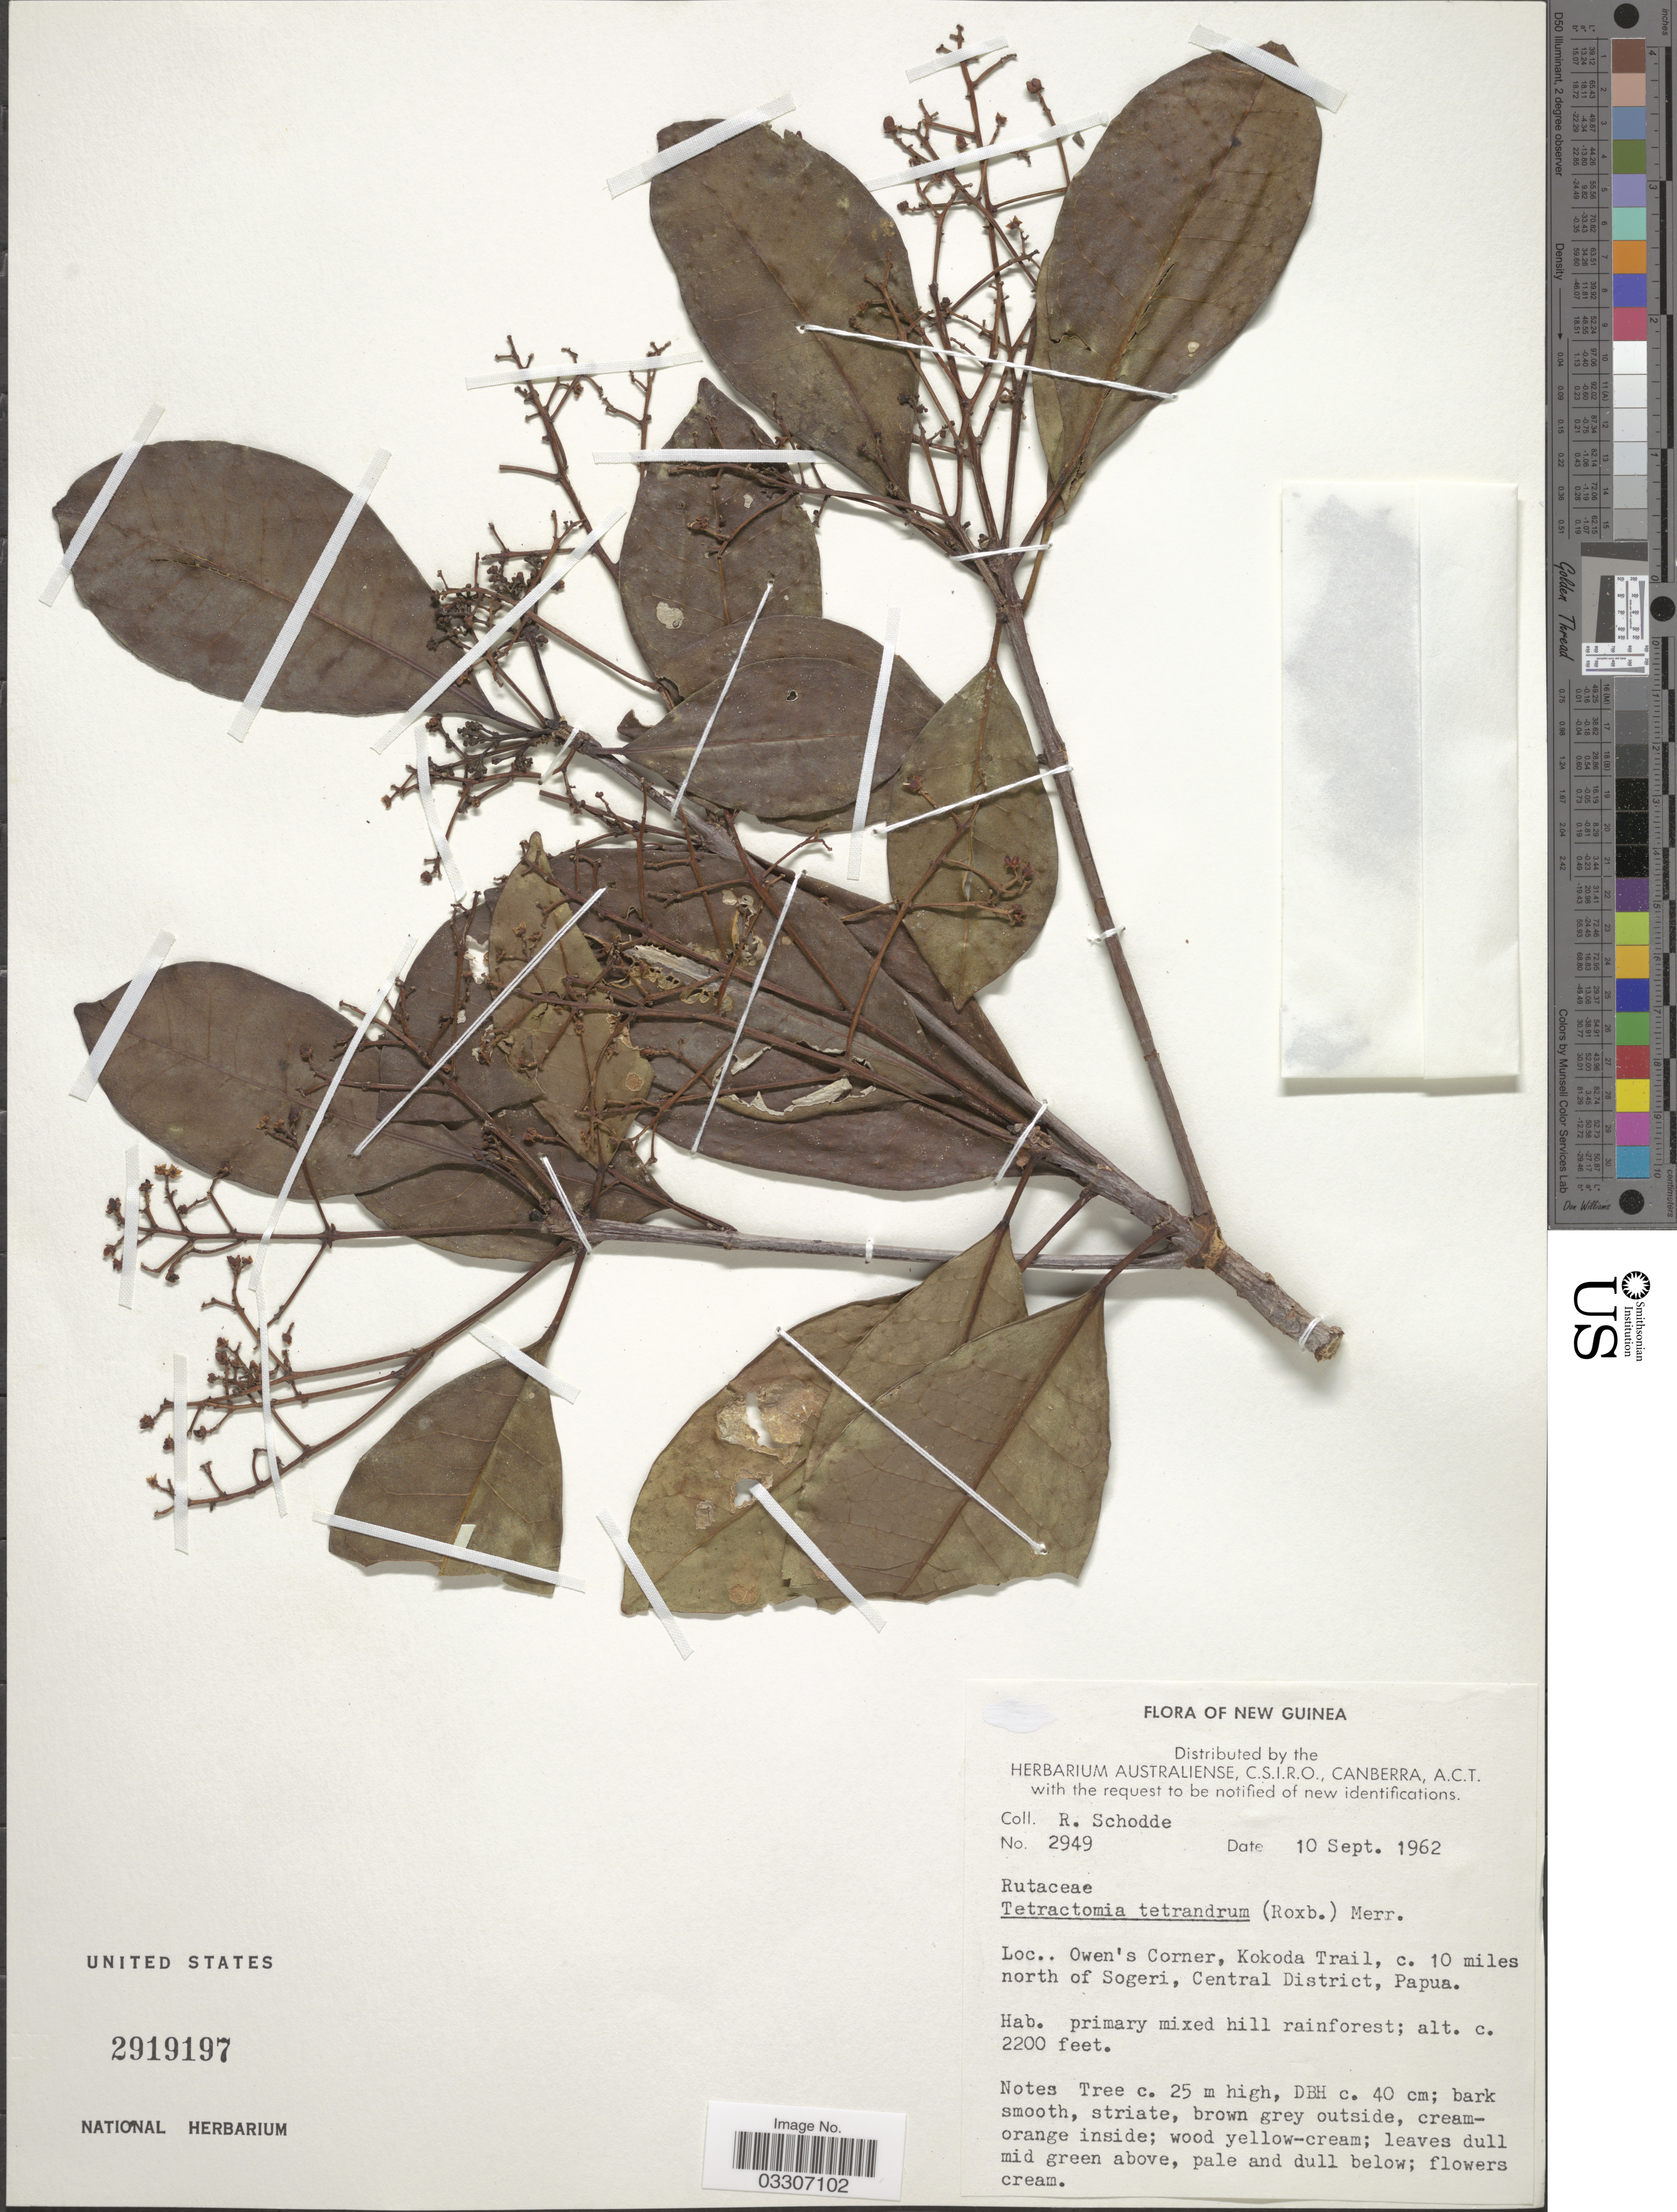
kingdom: Plantae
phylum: Tracheophyta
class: Magnoliopsida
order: Sapindales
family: Rutaceae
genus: Tetractomia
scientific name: Tetractomia tetrandra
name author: (Roxb.) Merr.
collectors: R. Schodde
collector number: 2949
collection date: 1962-09-10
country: Papua New Guinea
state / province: Central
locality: New Guinea. Owen's Corner, Kokoda Trail, c. 10 miles north of Sogeri, Central District, Papua.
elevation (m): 671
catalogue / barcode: US 2919197